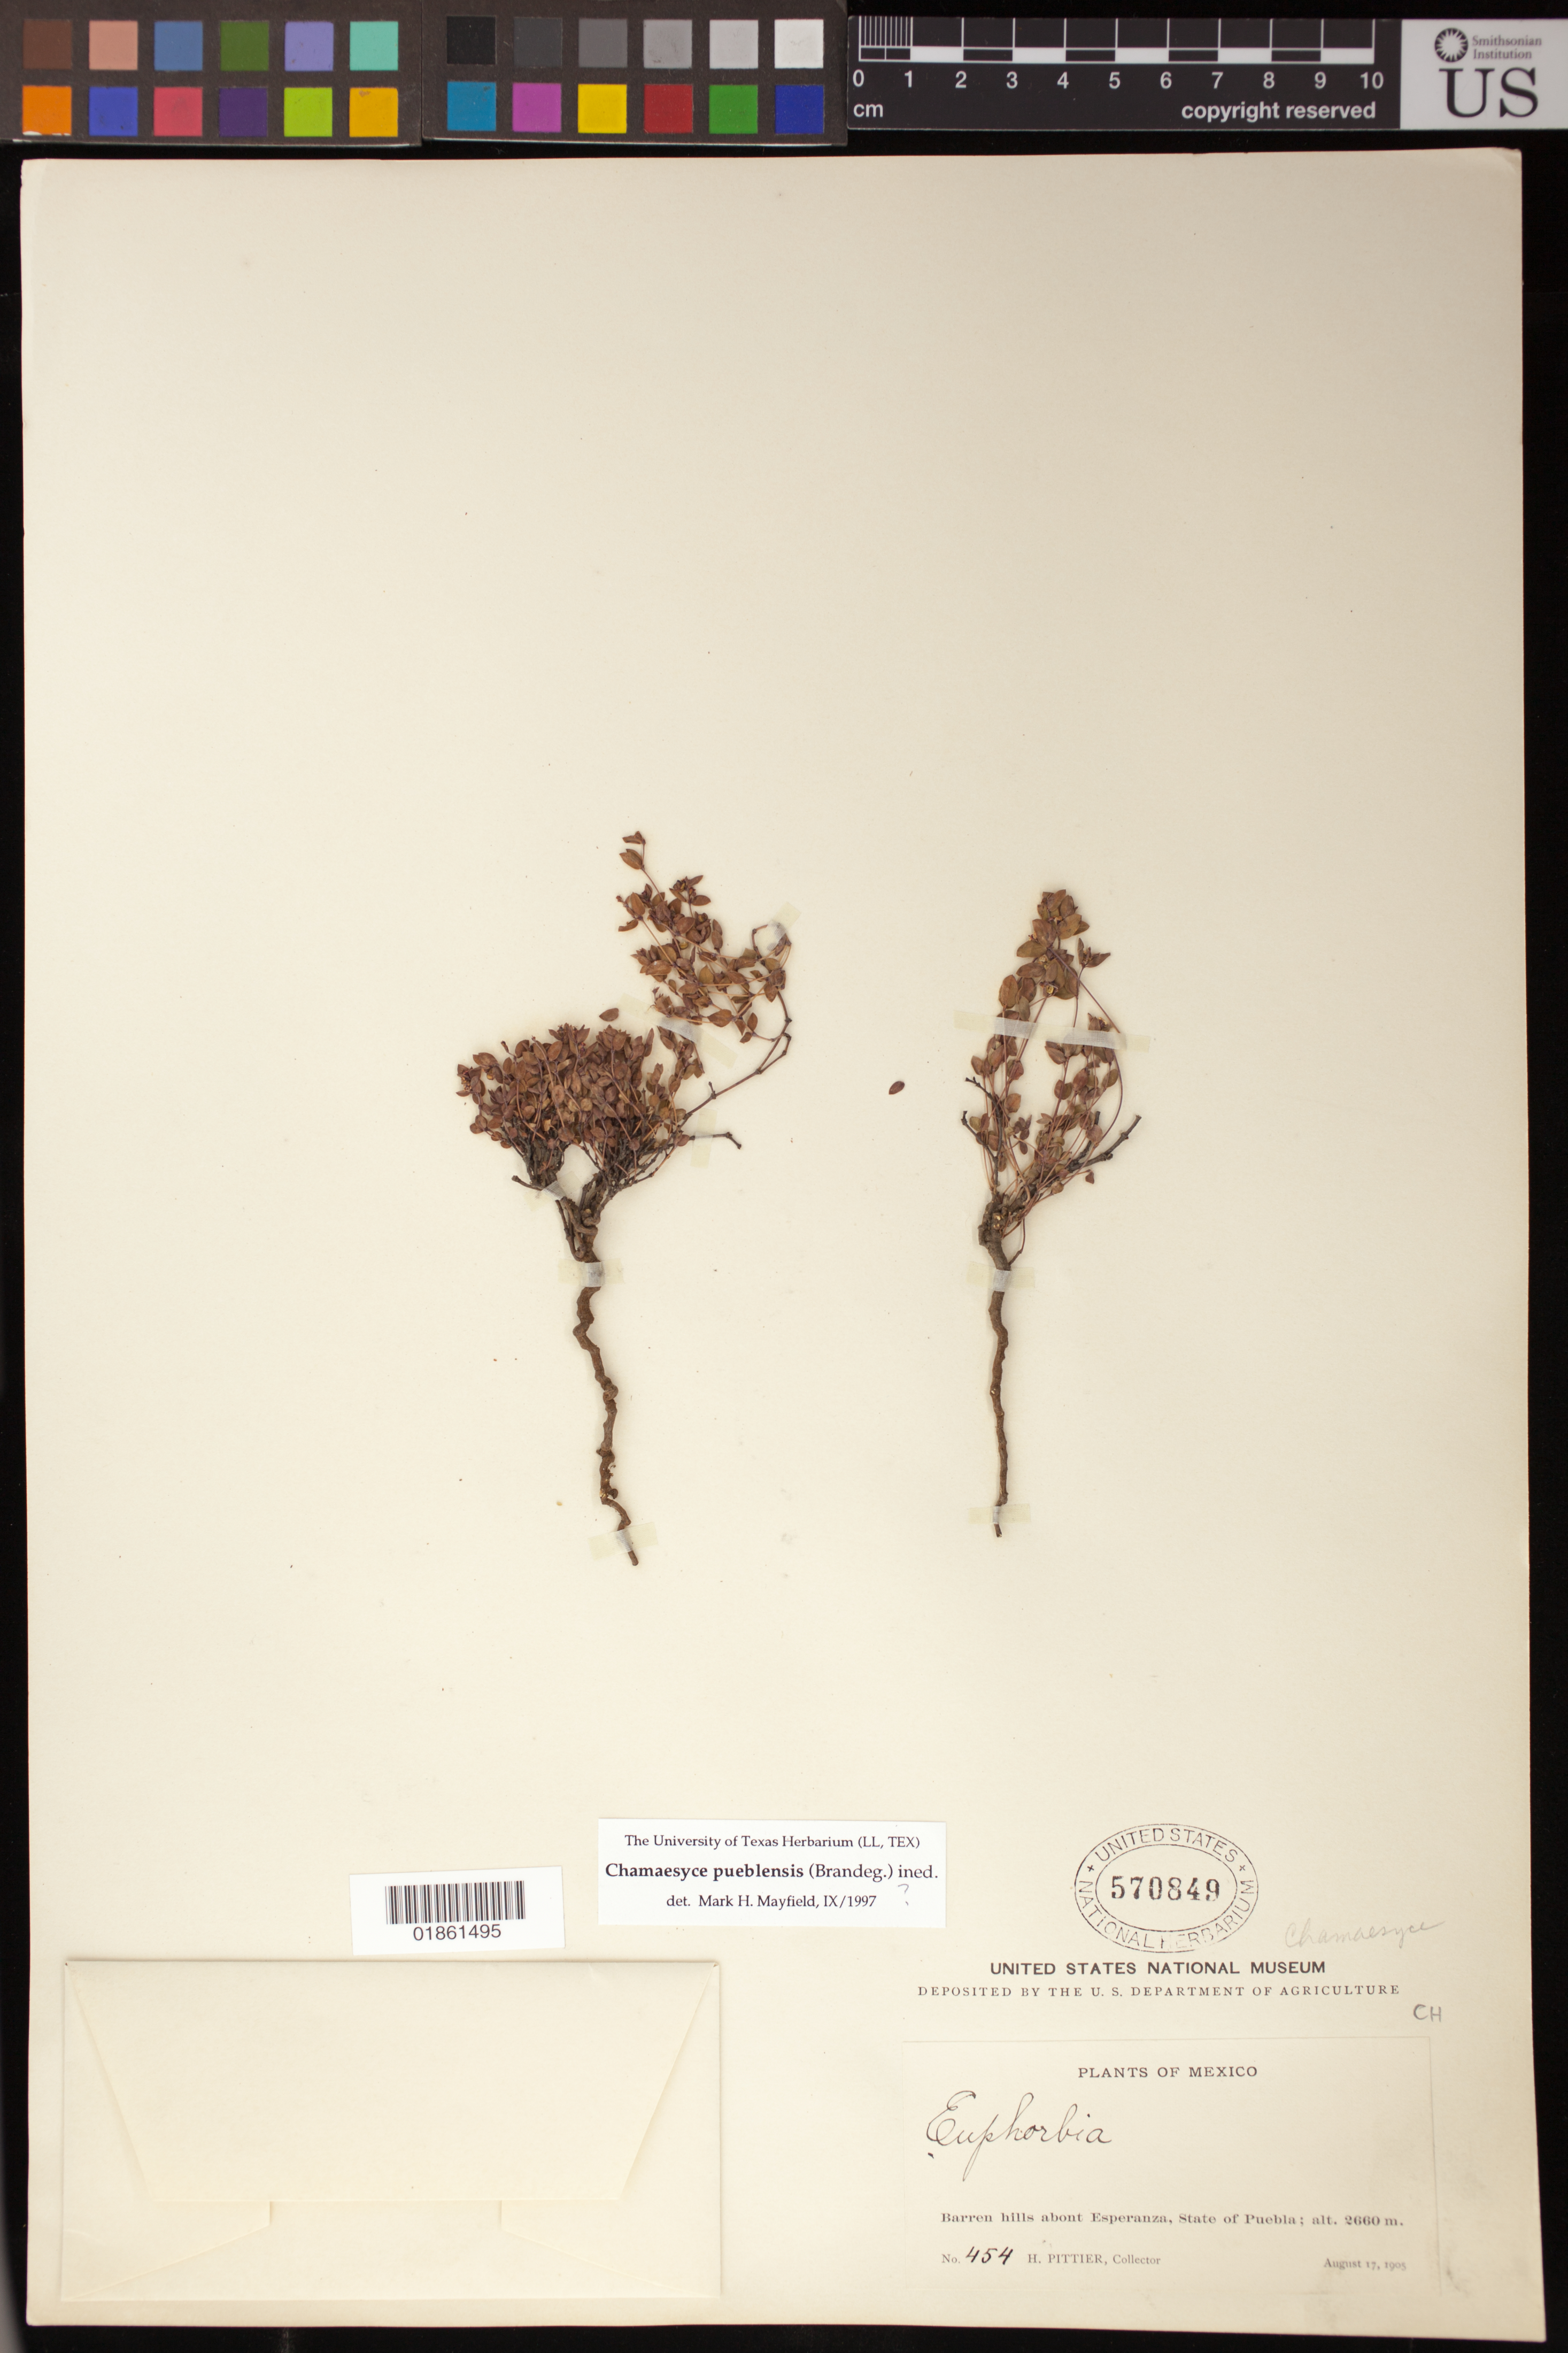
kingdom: Plantae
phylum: Tracheophyta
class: Magnoliopsida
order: Malpighiales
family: Euphorbiaceae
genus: Euphorbia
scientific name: Euphorbia pueblensis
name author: Brandegee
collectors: H. F. Pittier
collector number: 454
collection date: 1905-08-17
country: Mexico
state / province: Puebla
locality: Barren hills about Esperanza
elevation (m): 2660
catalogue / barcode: US 570849